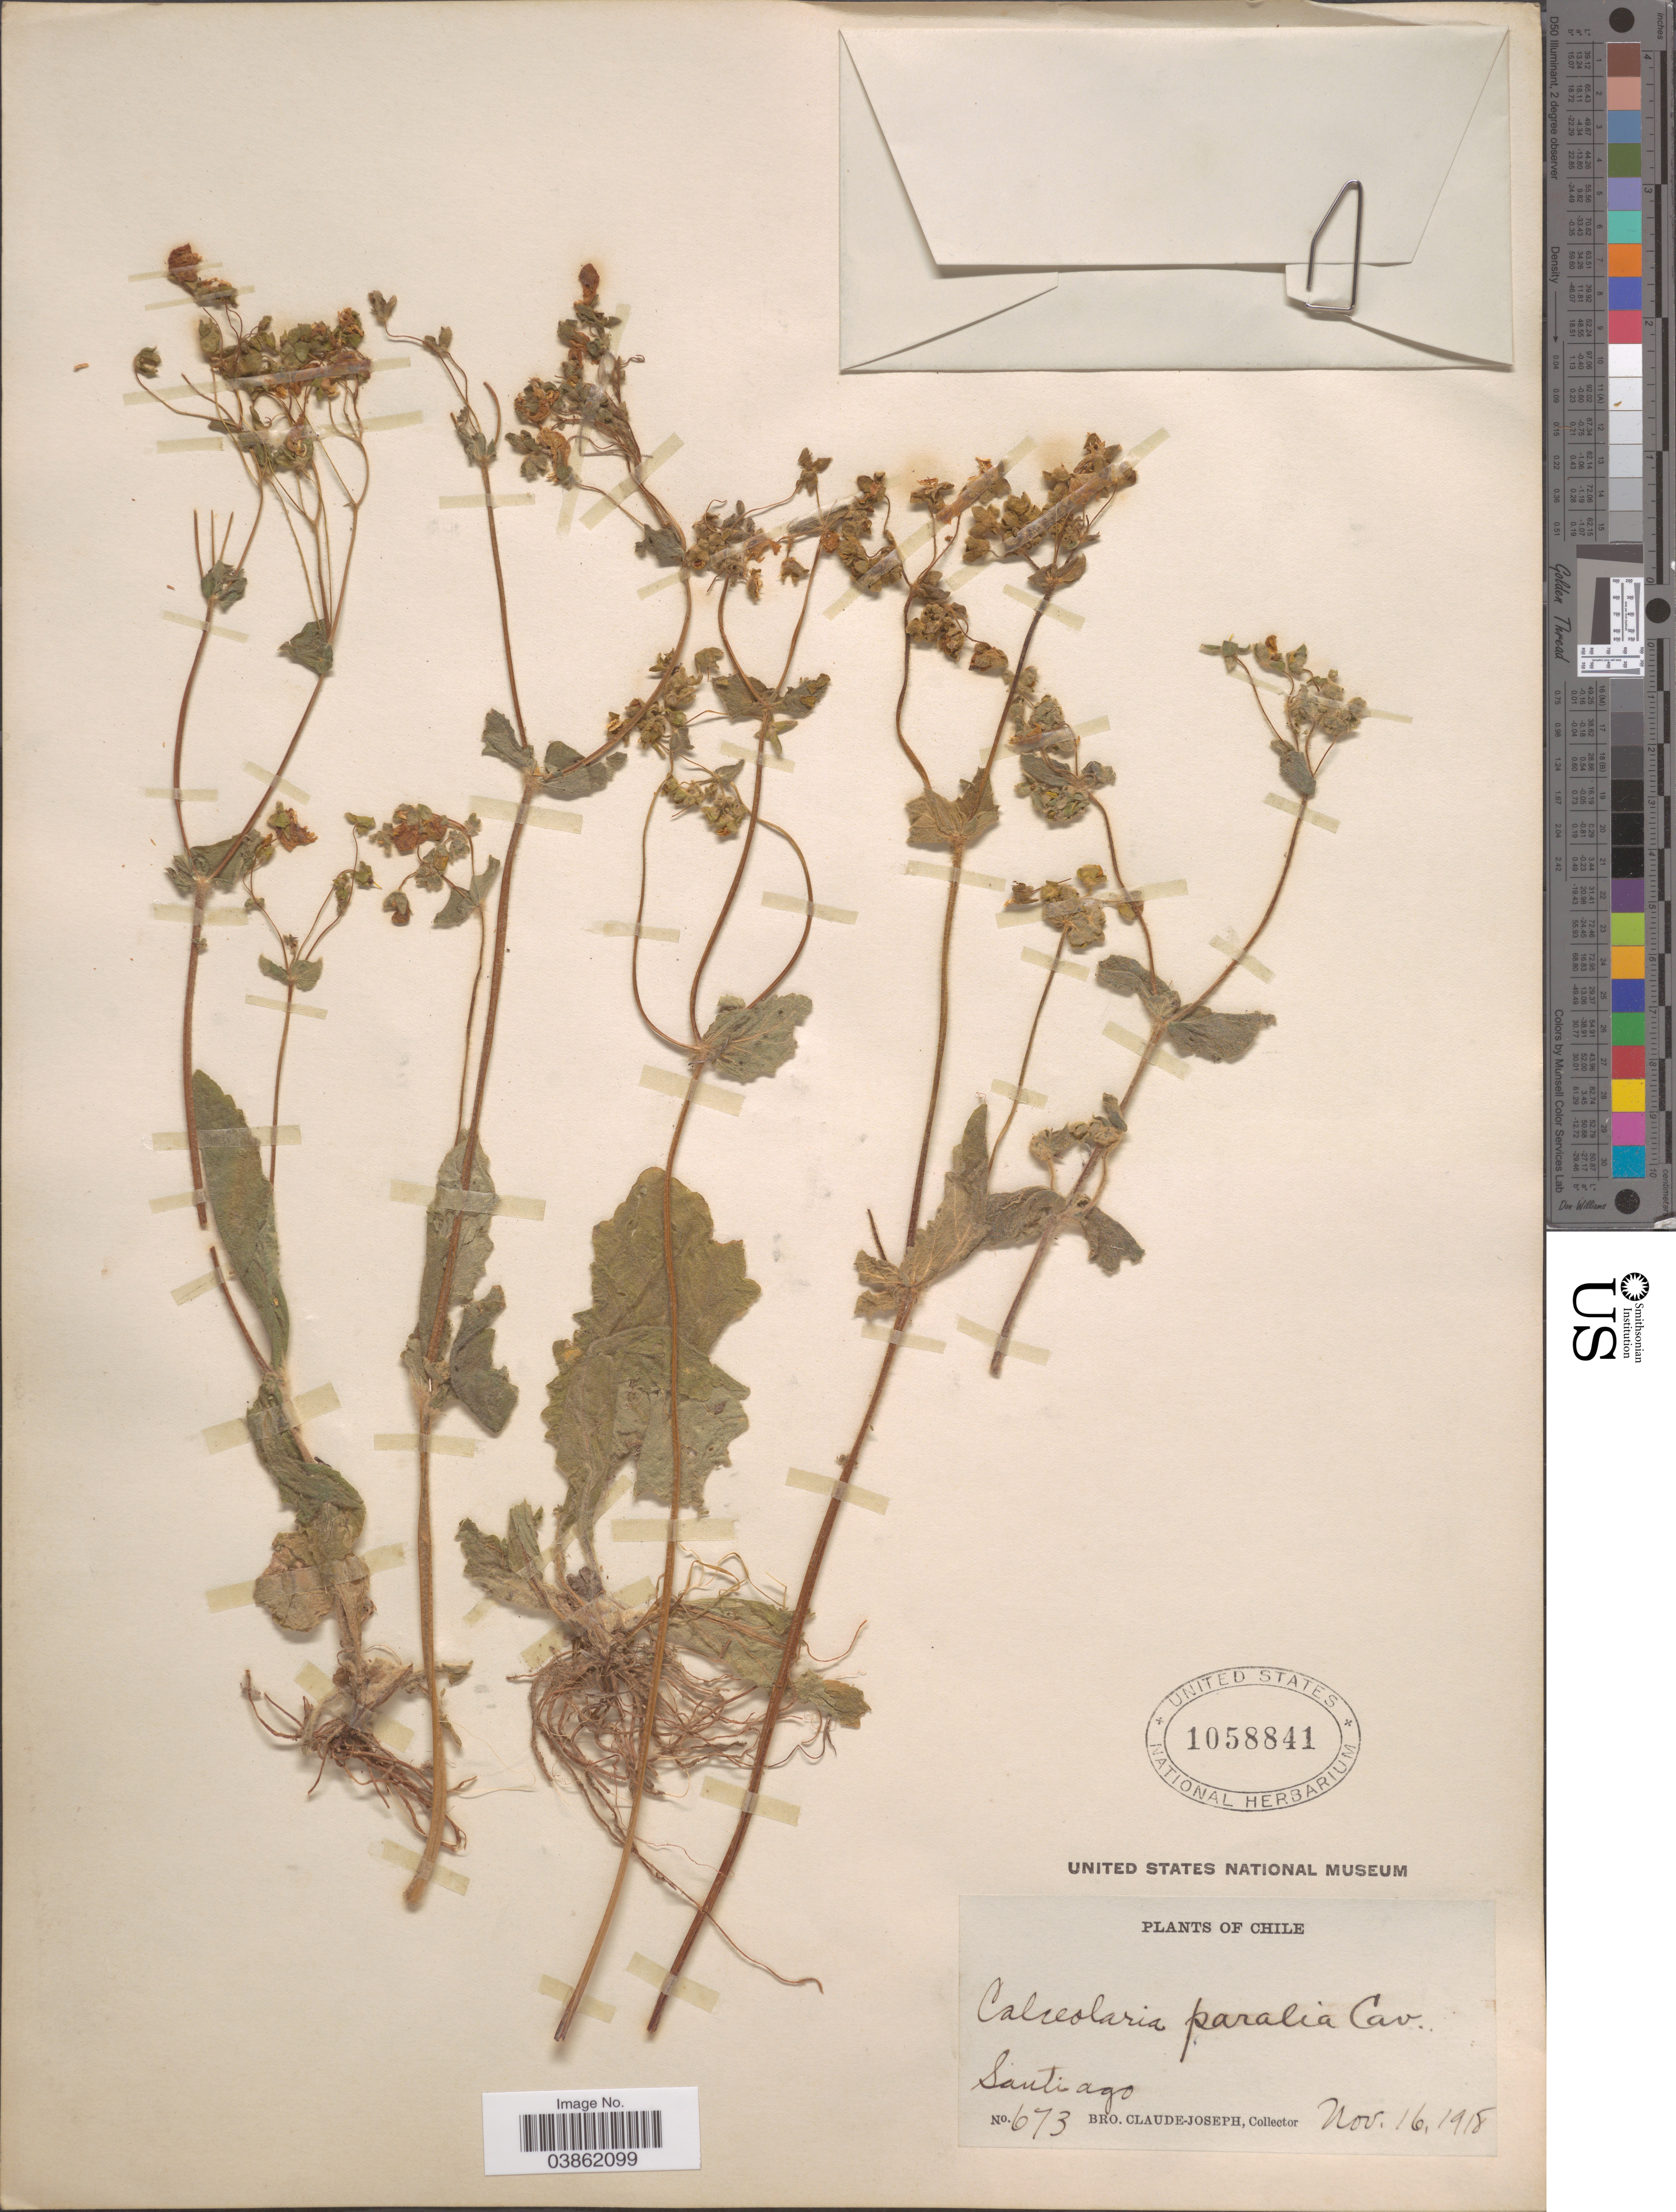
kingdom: Plantae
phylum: Tracheophyta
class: Magnoliopsida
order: Lamiales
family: Calceolariaceae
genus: Calceolaria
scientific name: Calceolaria paralia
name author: Cav.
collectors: Bro. Claude-Joseph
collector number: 673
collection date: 1918-11-16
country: Chile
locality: Santiago.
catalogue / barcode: US 1058841